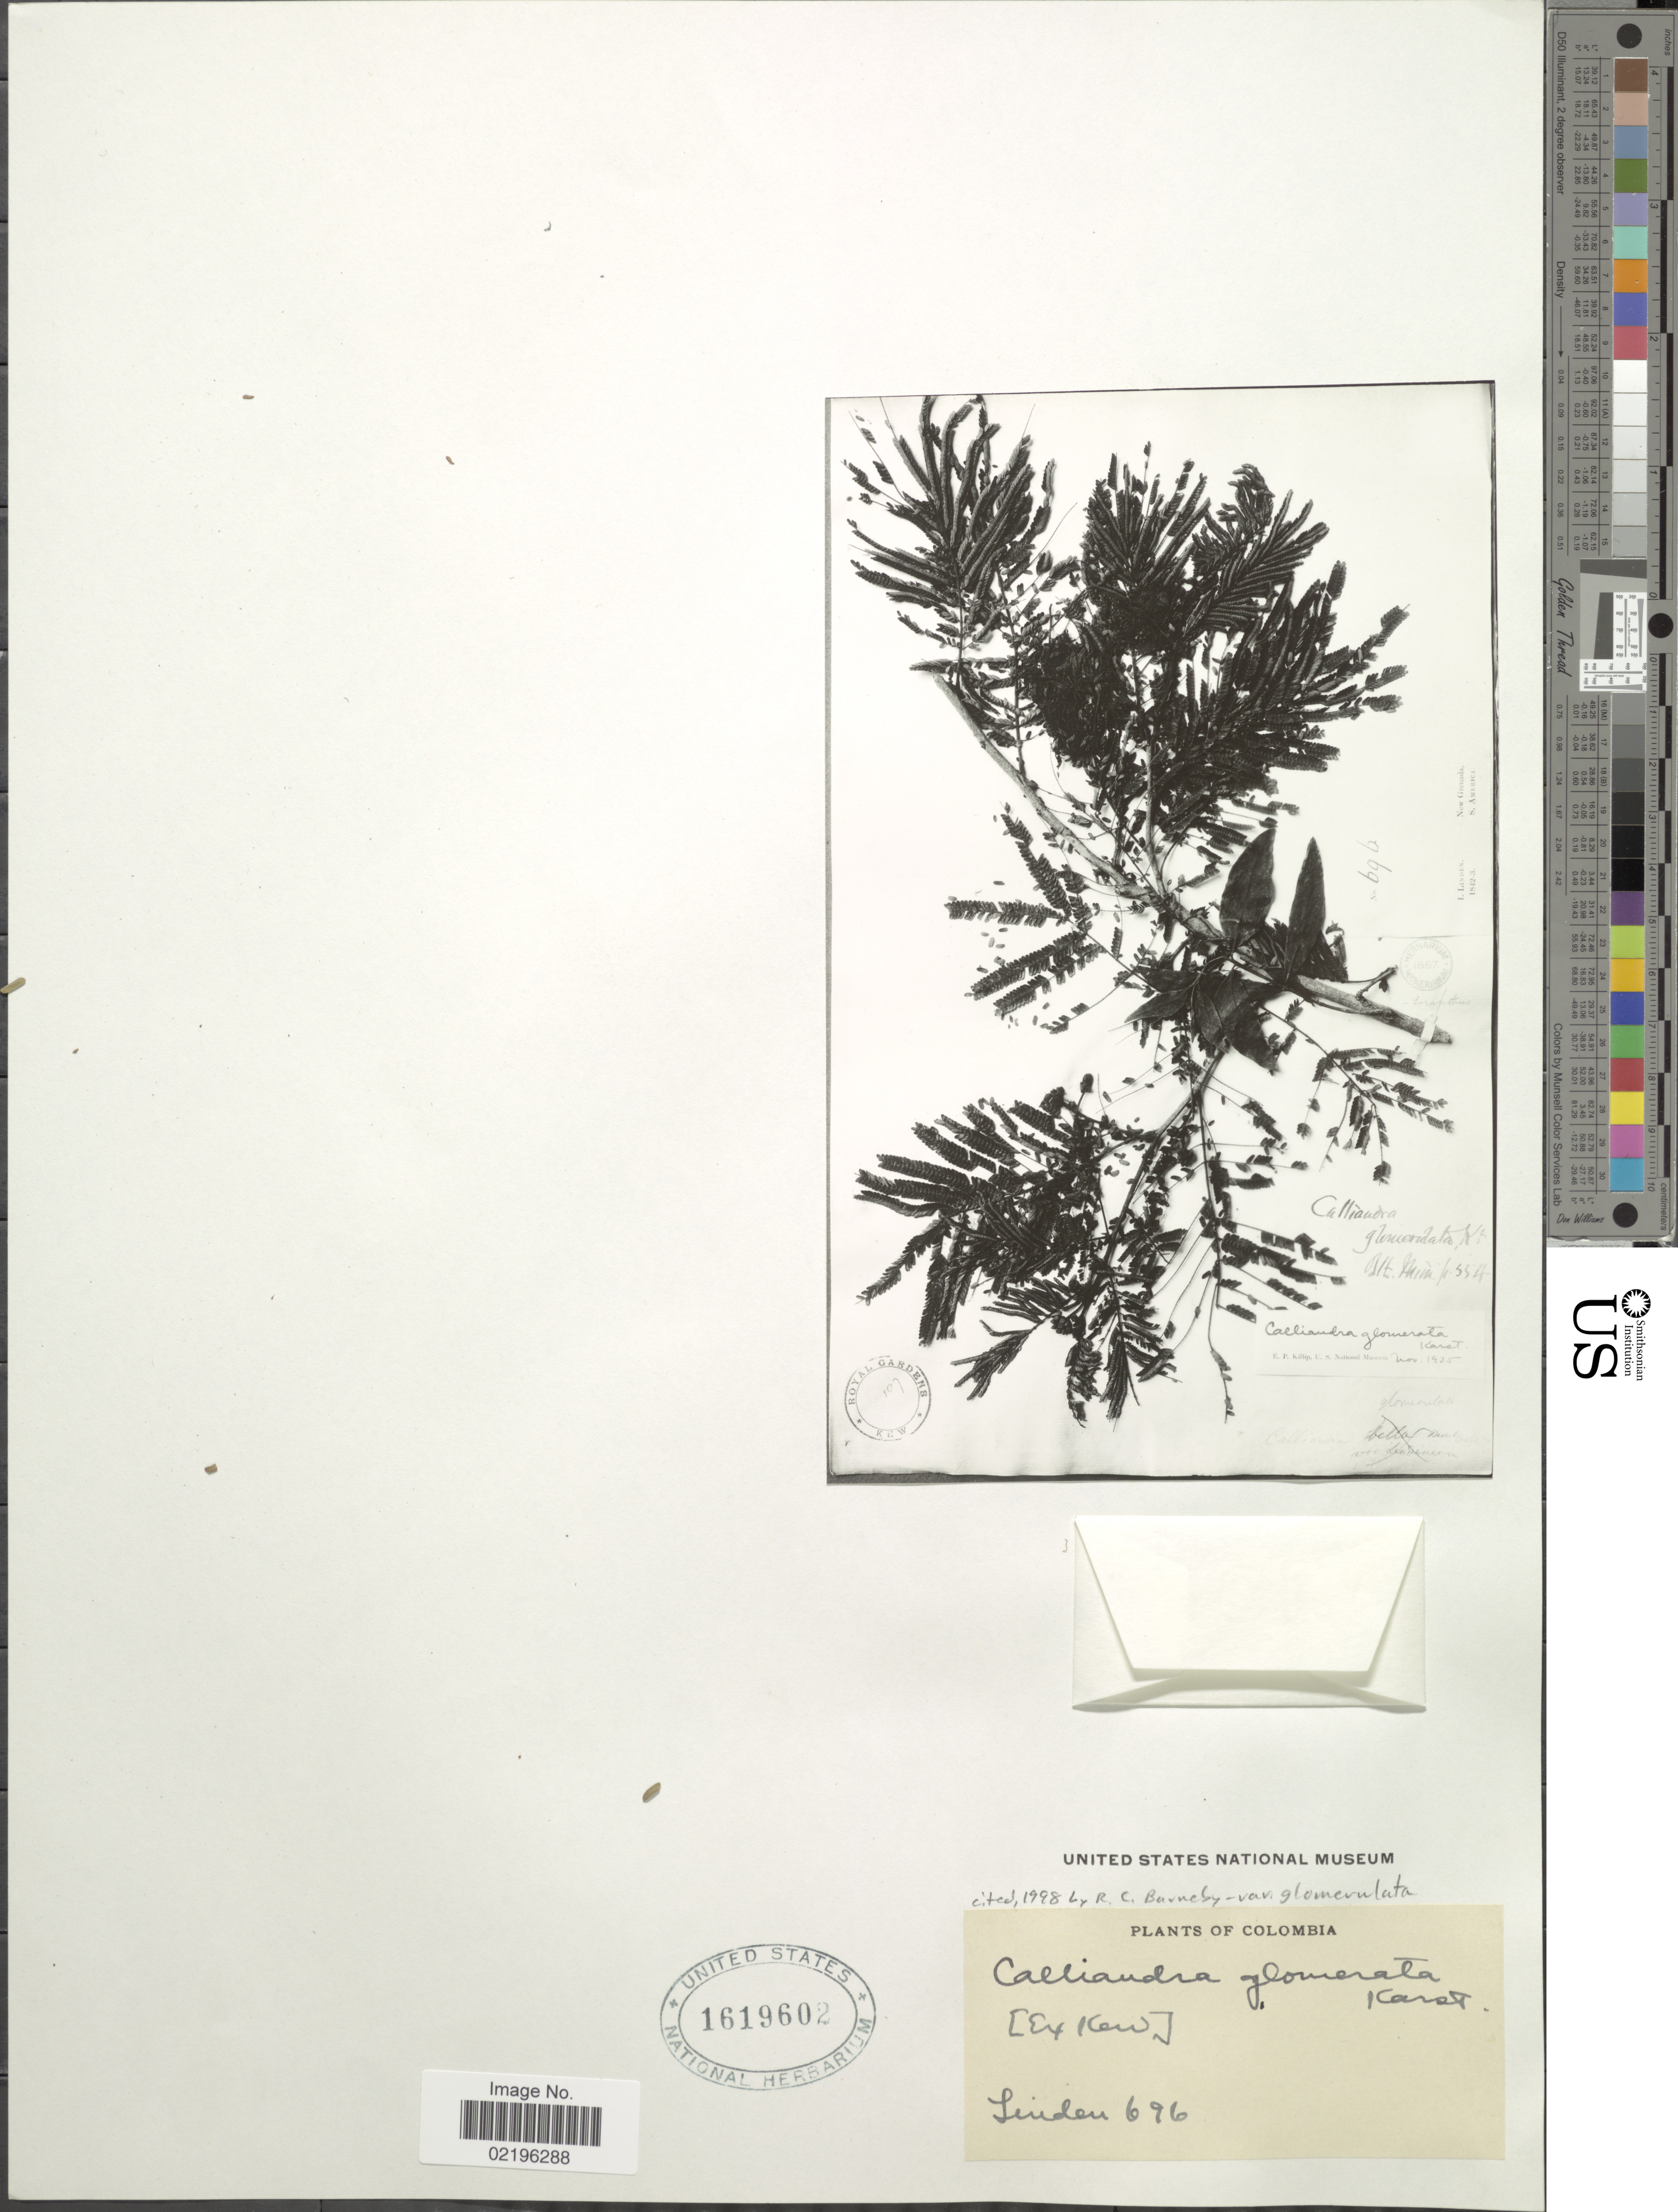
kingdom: Plantae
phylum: Tracheophyta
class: Magnoliopsida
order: Fabales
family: Fabaceae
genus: Calliandra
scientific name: Calliandra glomerulata var. glomerulata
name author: H. Karst.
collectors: -- Linden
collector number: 696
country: Colombia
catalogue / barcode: US 1619602